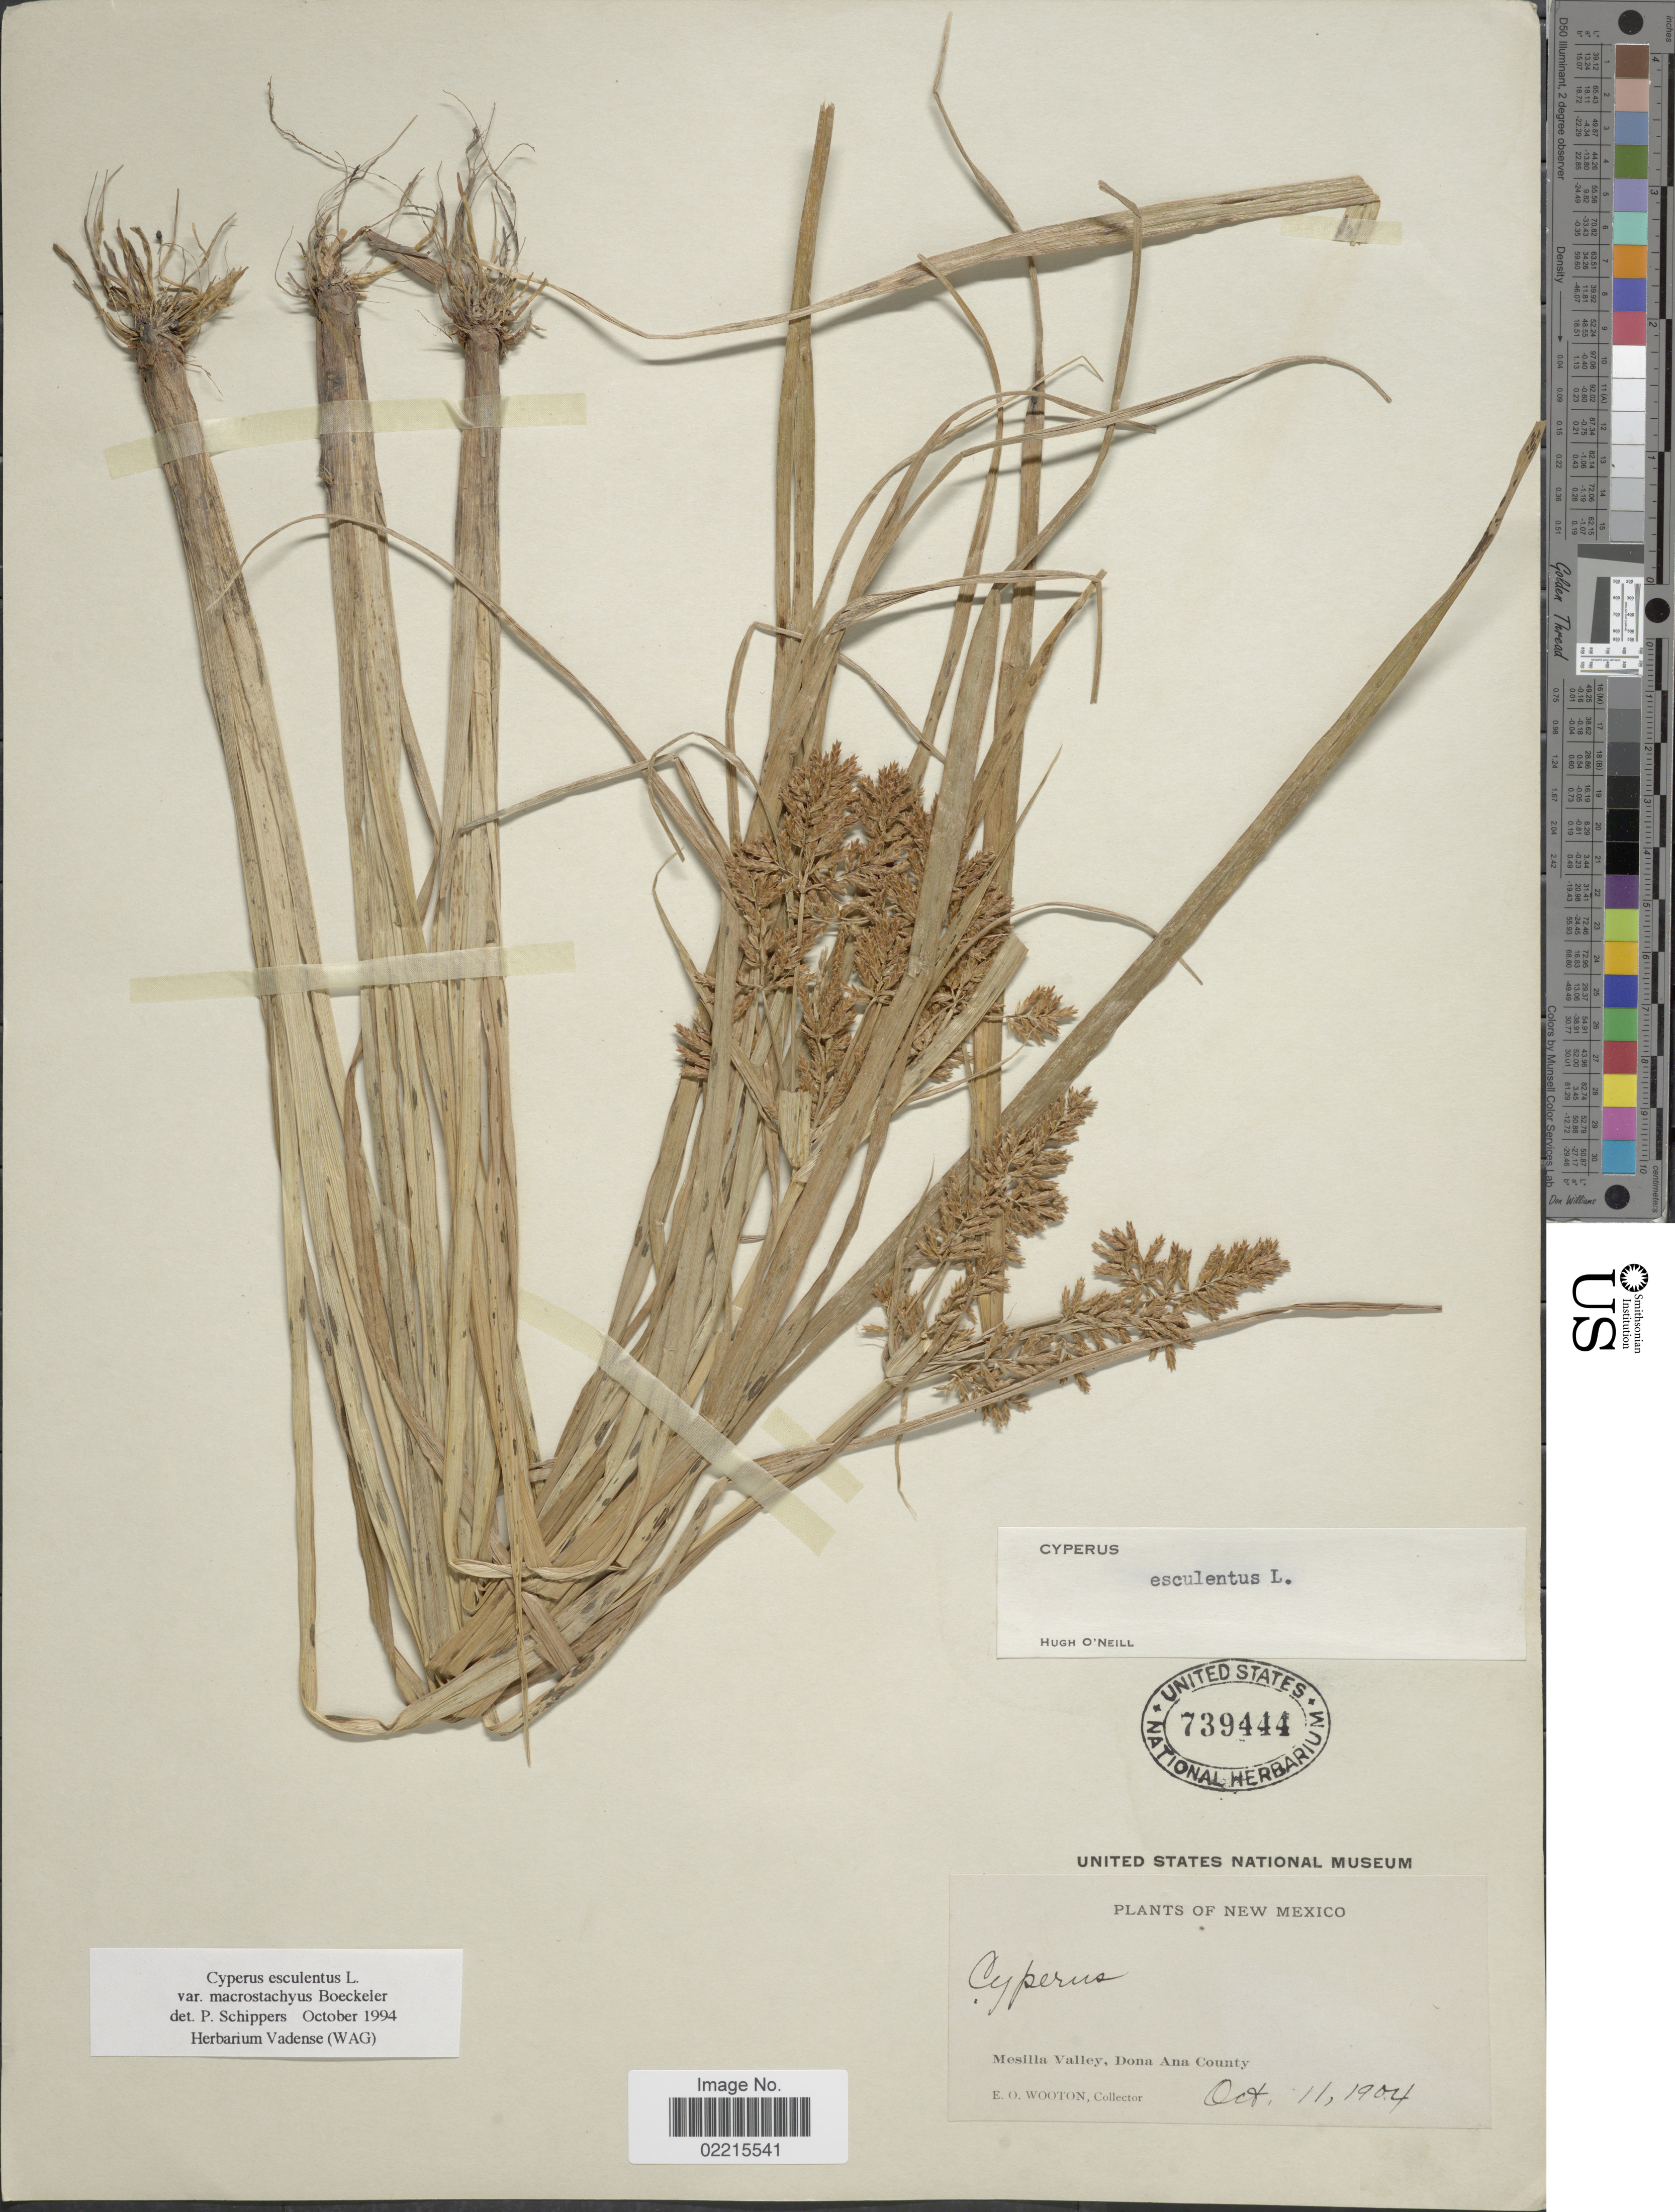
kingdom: Plantae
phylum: Tracheophyta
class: Liliopsida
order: Poales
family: Cyperaceae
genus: Cyperus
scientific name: Cyperus esculentus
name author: L.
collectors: E. O. Wooton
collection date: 1904-10-11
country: United States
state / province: New Mexico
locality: Mesilla Valley, Dona Ana County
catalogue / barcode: US 739444